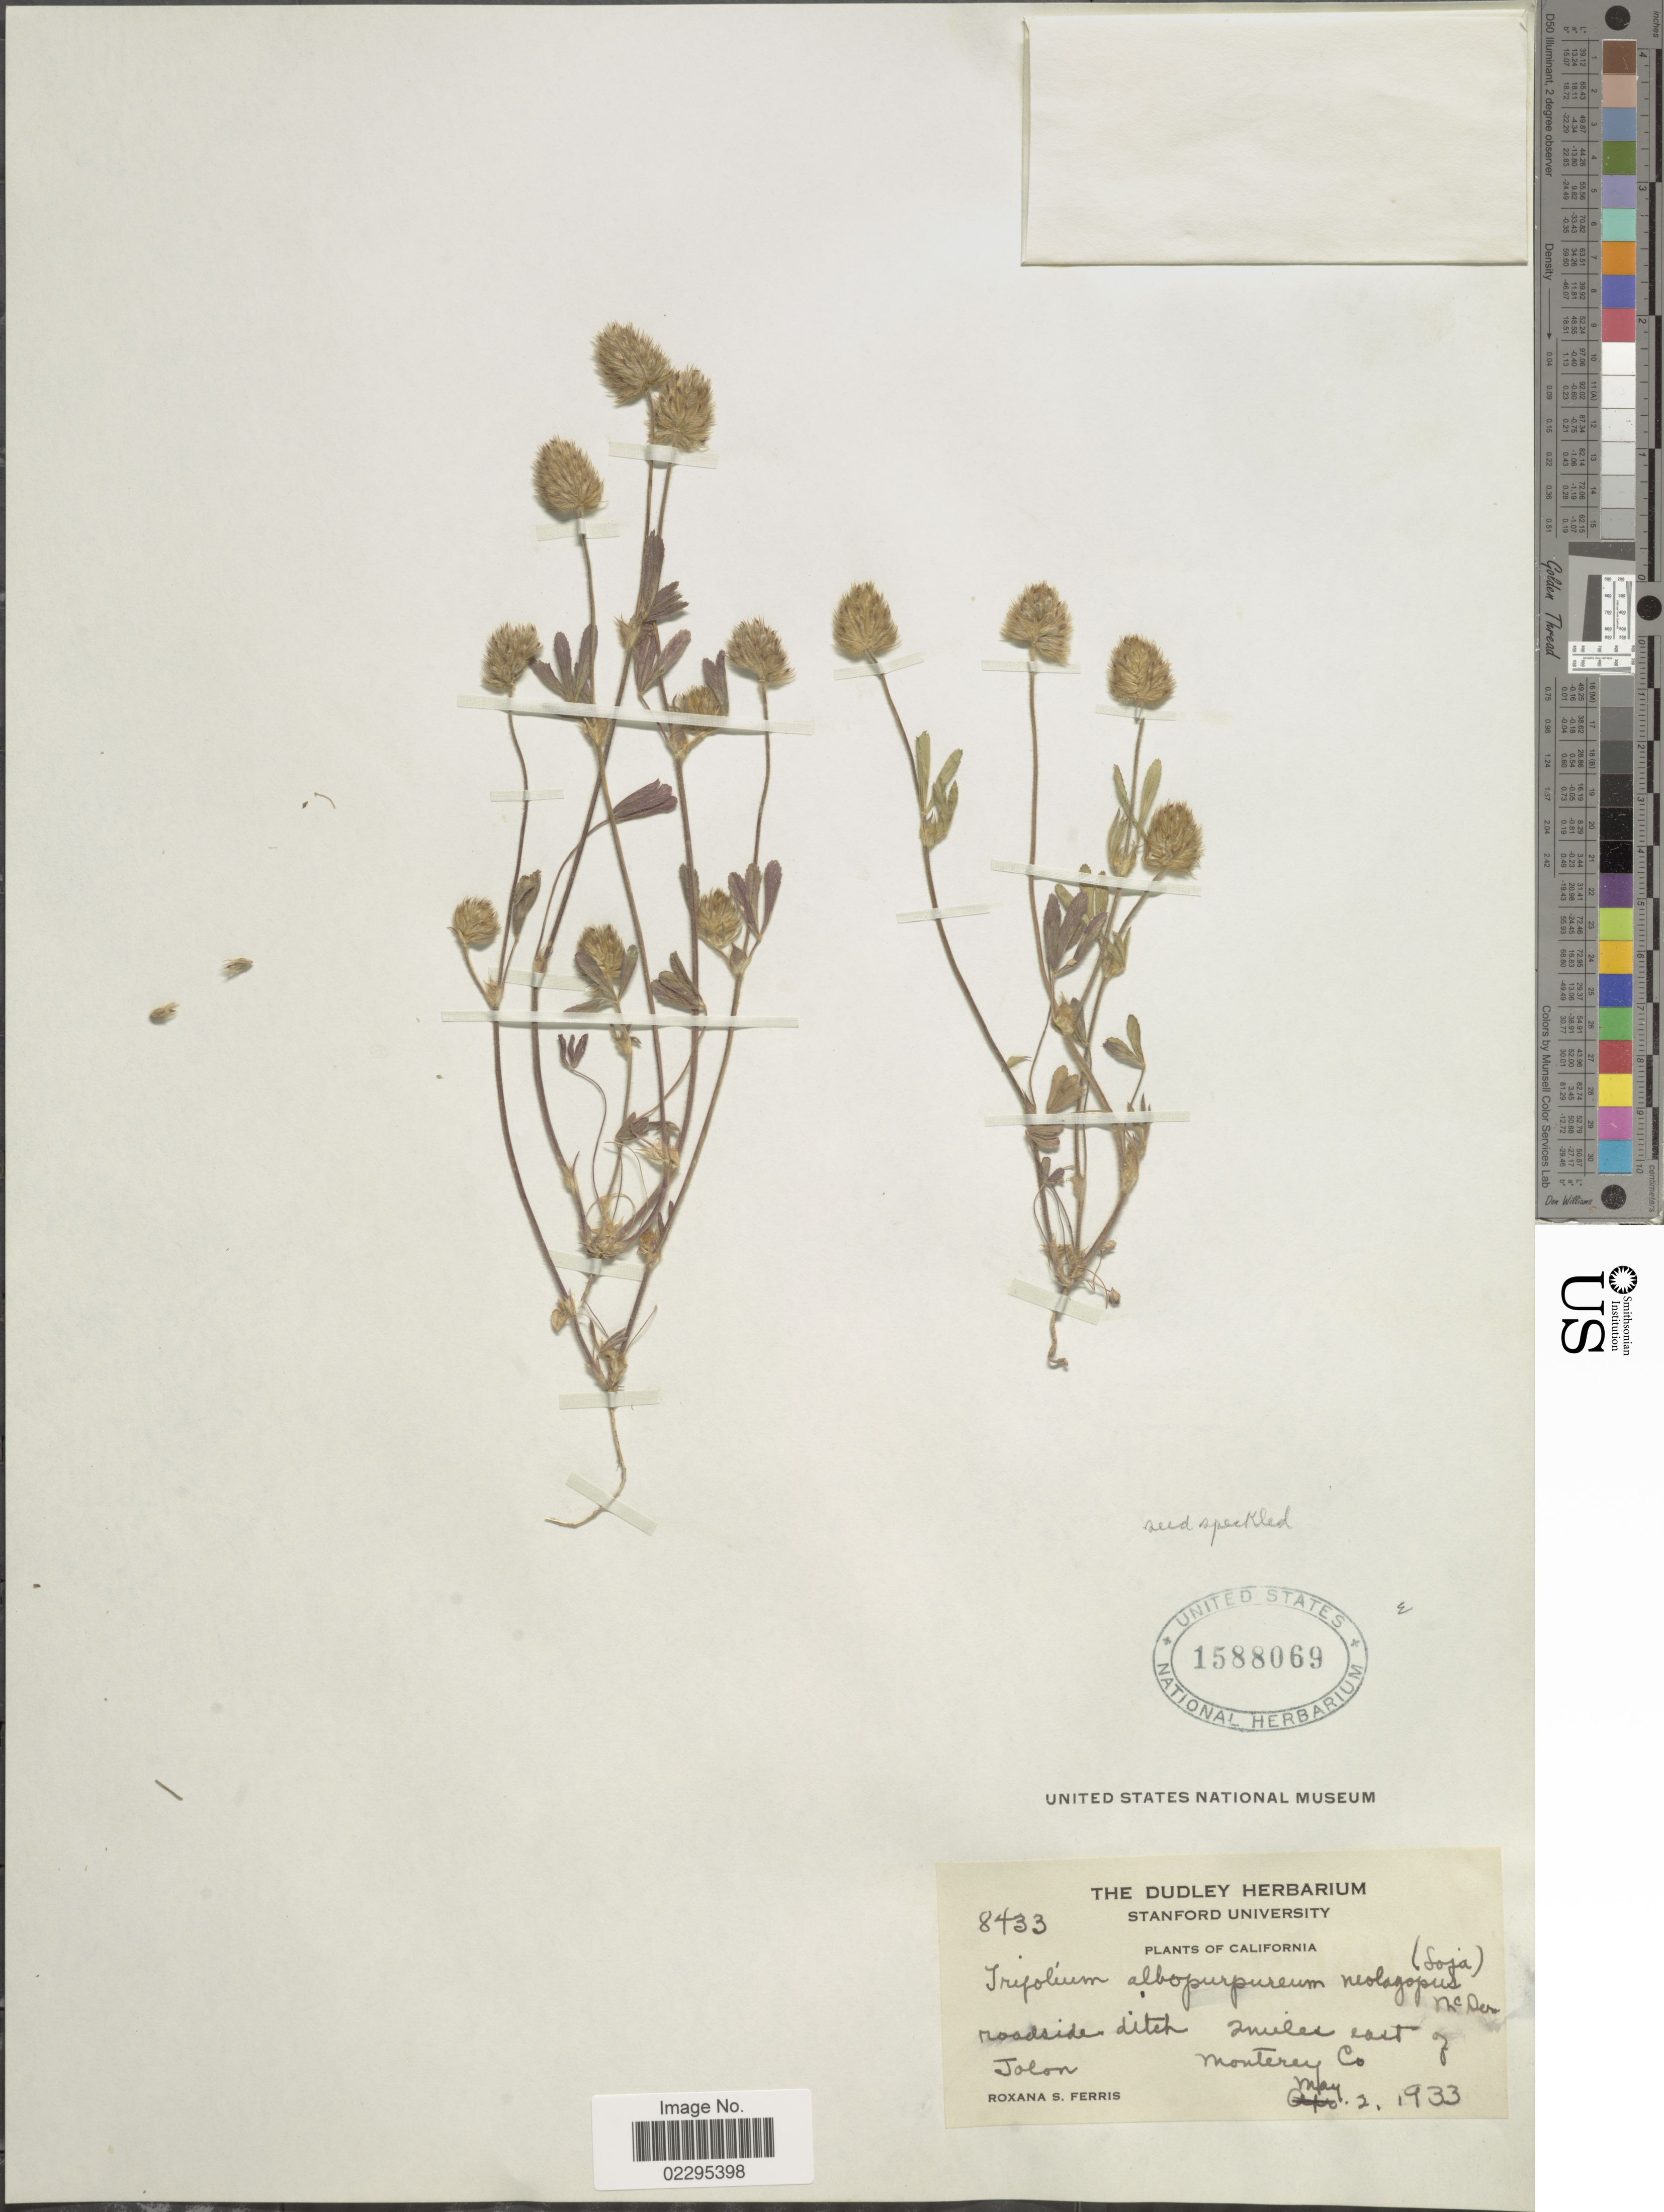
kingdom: Plantae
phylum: Tracheophyta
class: Magnoliopsida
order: Fabales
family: Fabaceae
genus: Trifolium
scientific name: Trifolium albopurpureum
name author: Torr. & A. Gray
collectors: R. S. Ferris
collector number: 8433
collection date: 1933-05-02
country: United States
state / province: California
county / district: Monterey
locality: California, roadside ditch 2 miles east of Monterey co. Jolon.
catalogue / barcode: US 1588069